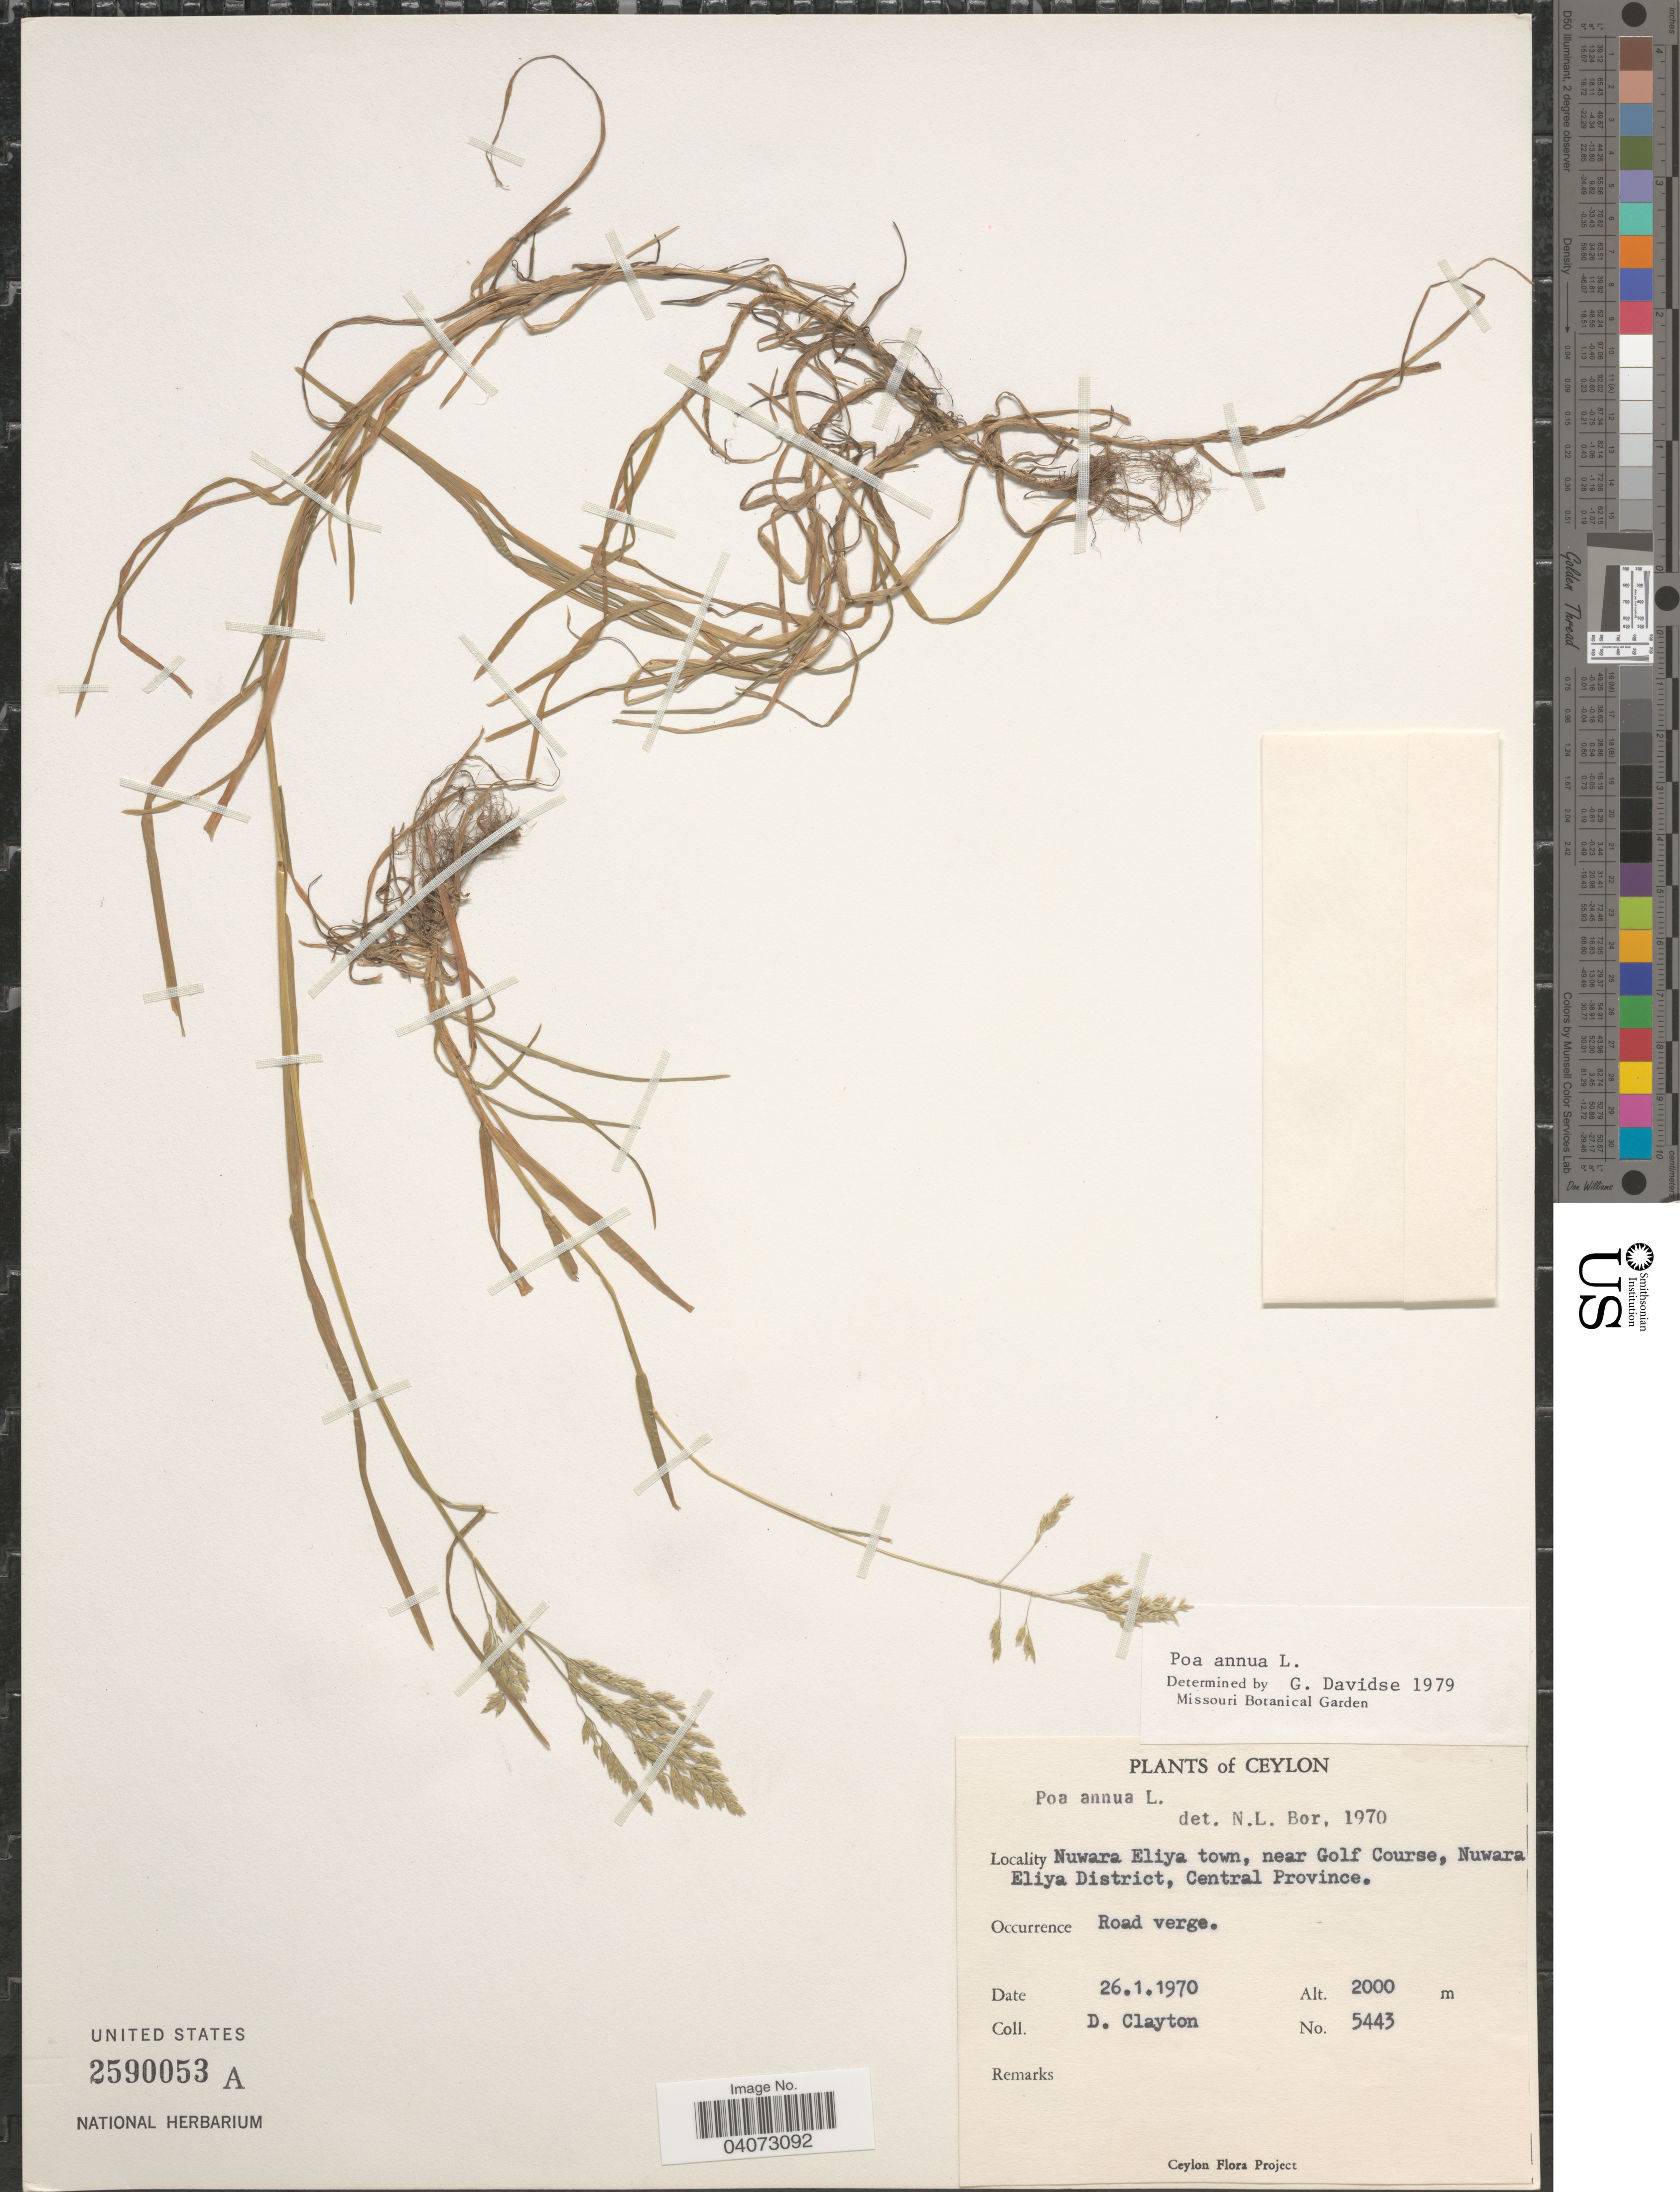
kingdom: Plantae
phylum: Tracheophyta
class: Liliopsida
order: Poales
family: Poaceae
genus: Poa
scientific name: Poa annua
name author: L.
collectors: D. Clayton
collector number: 5443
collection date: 1970-01-26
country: Sri Lanka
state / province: Central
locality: Ceylon. Nuwara Eliya town, near Golf Course, Nuwara Eliya District, Central Province. Road verge.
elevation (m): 2000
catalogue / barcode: US 2590053A